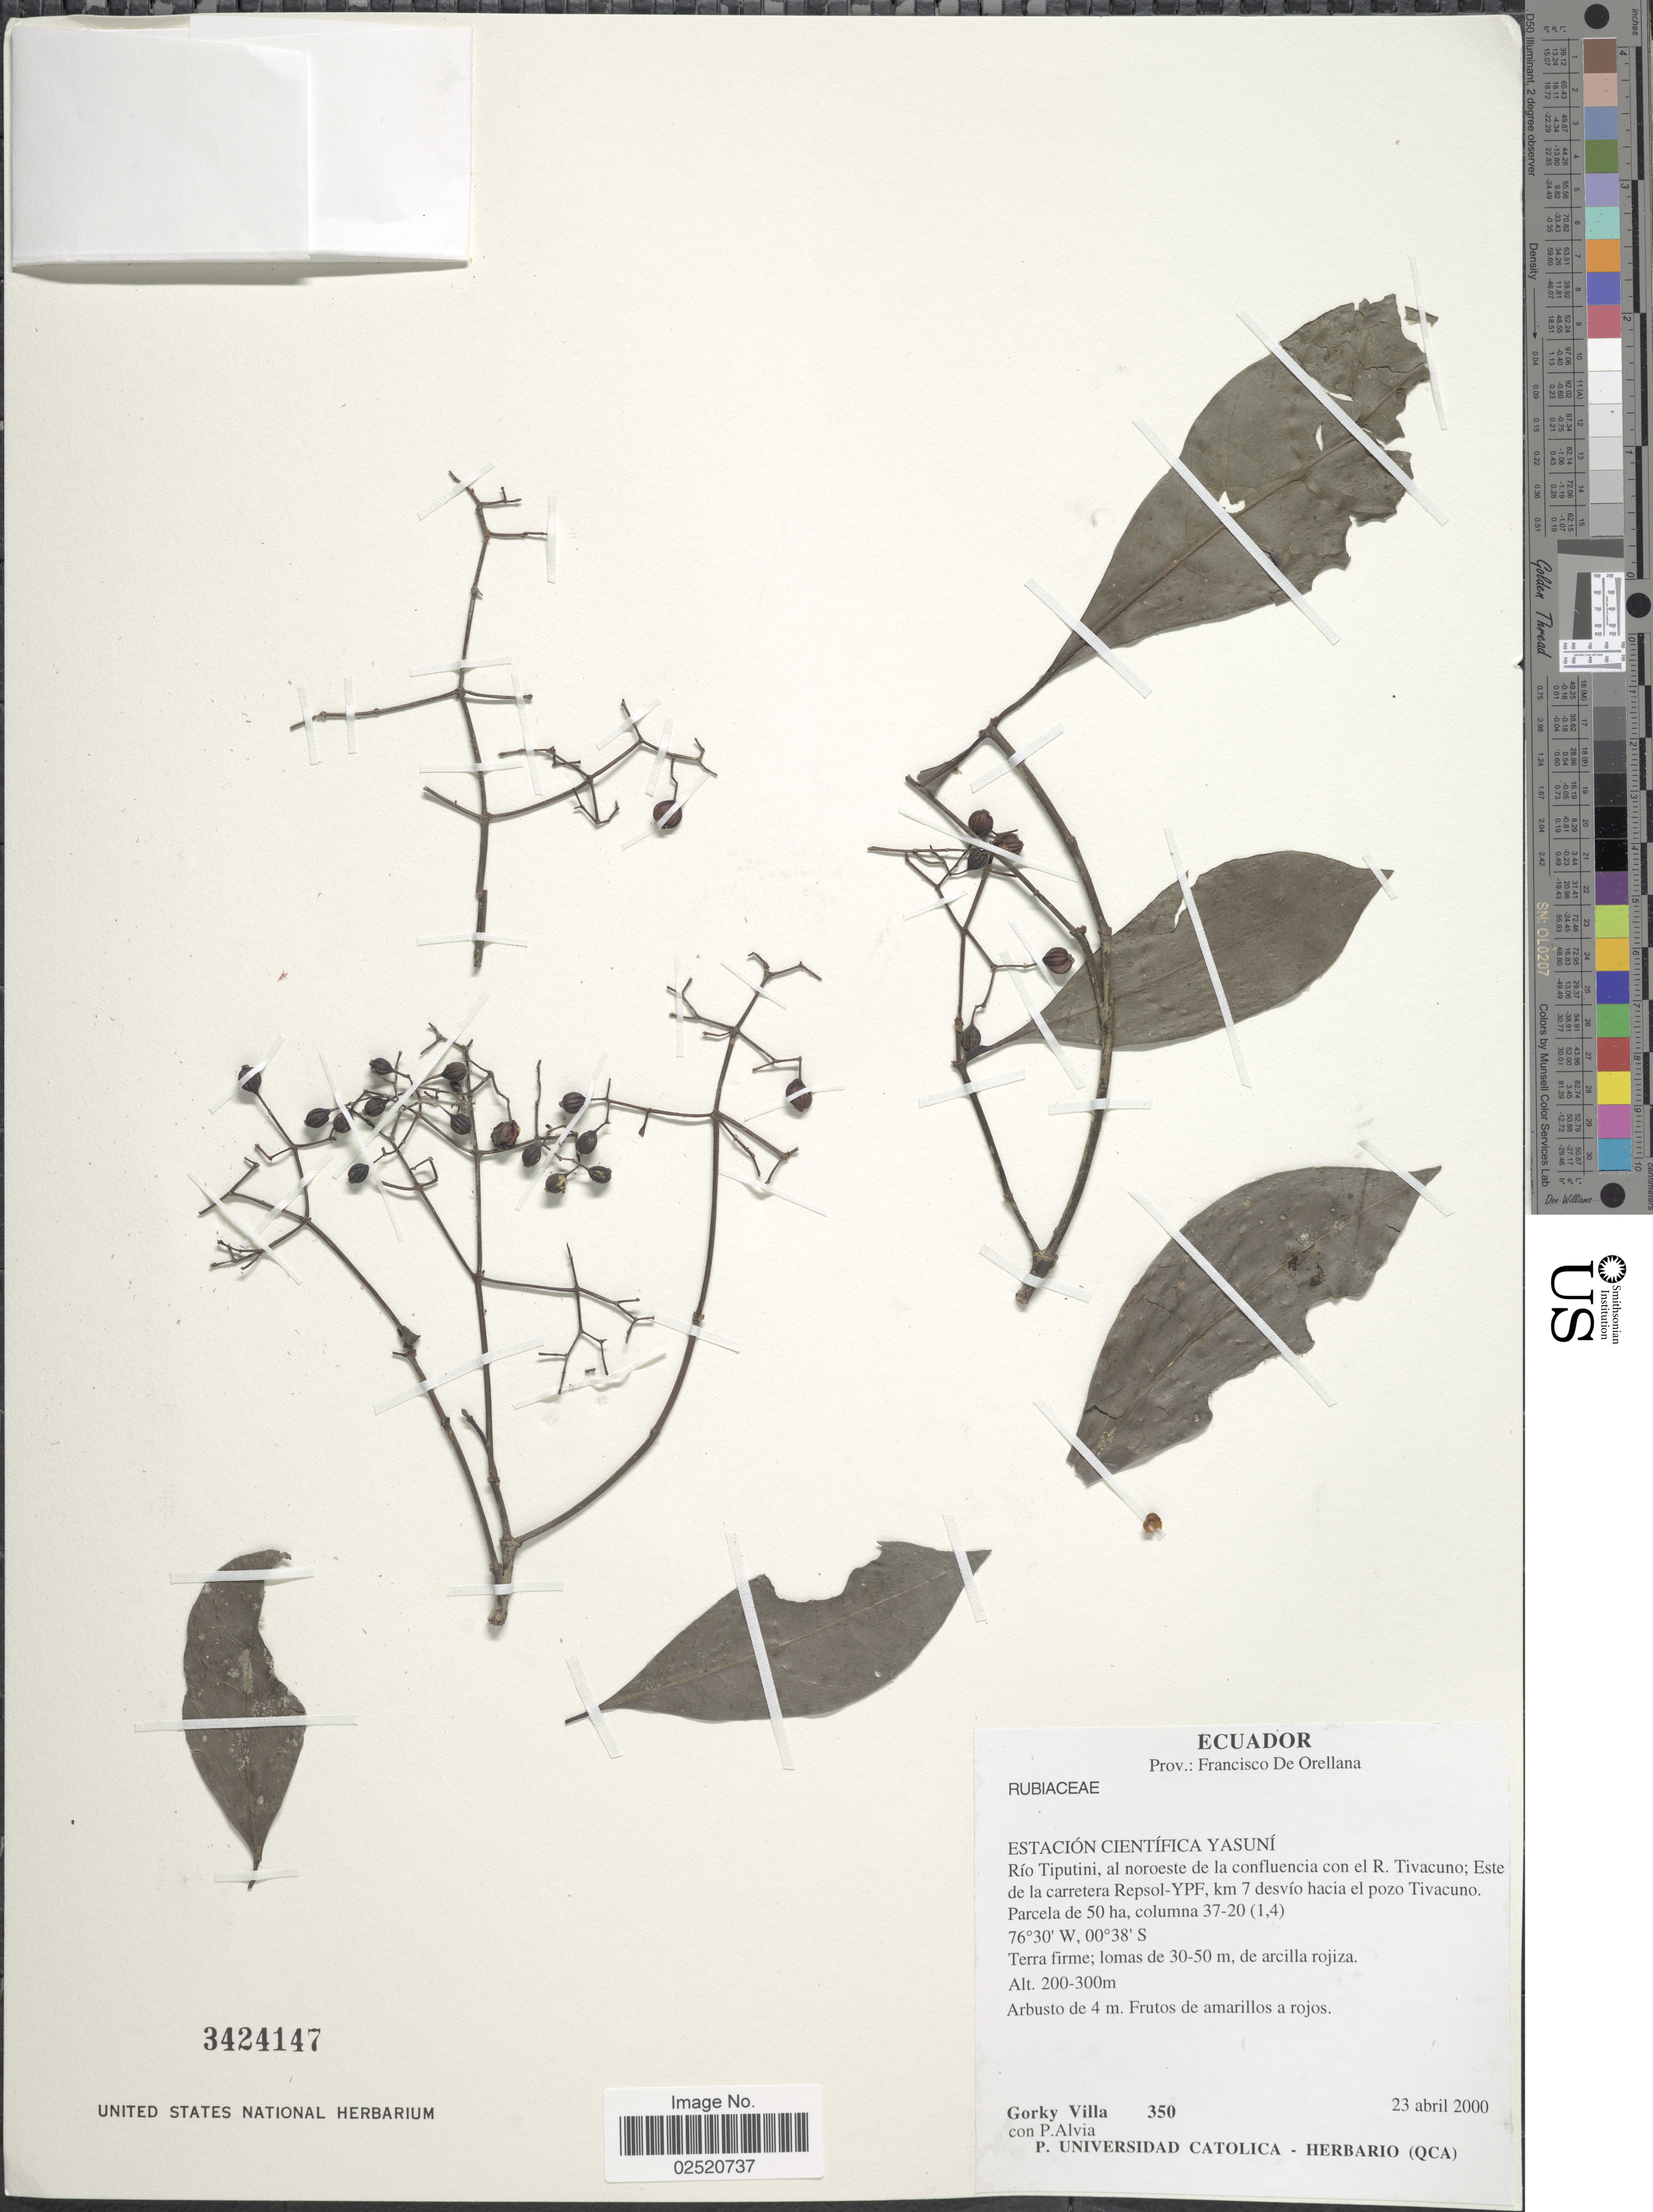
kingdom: Plantae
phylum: Tracheophyta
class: Magnoliopsida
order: Gentianales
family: Rubiaceae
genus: Psychotria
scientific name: Psychotria sp.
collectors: G. Villa & P. Alvia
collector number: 350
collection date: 2000-04-23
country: Ecuador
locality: Prov.: Francisco de Orellana. Estación Científica Yasuní. Río Tiputini, al noroeste de la confluencia con el R. Tivacuno; Este de la carretera Repsol-YPF. km 7 desvío hacia el pozo Tivacuno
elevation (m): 200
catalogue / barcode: US 3424147